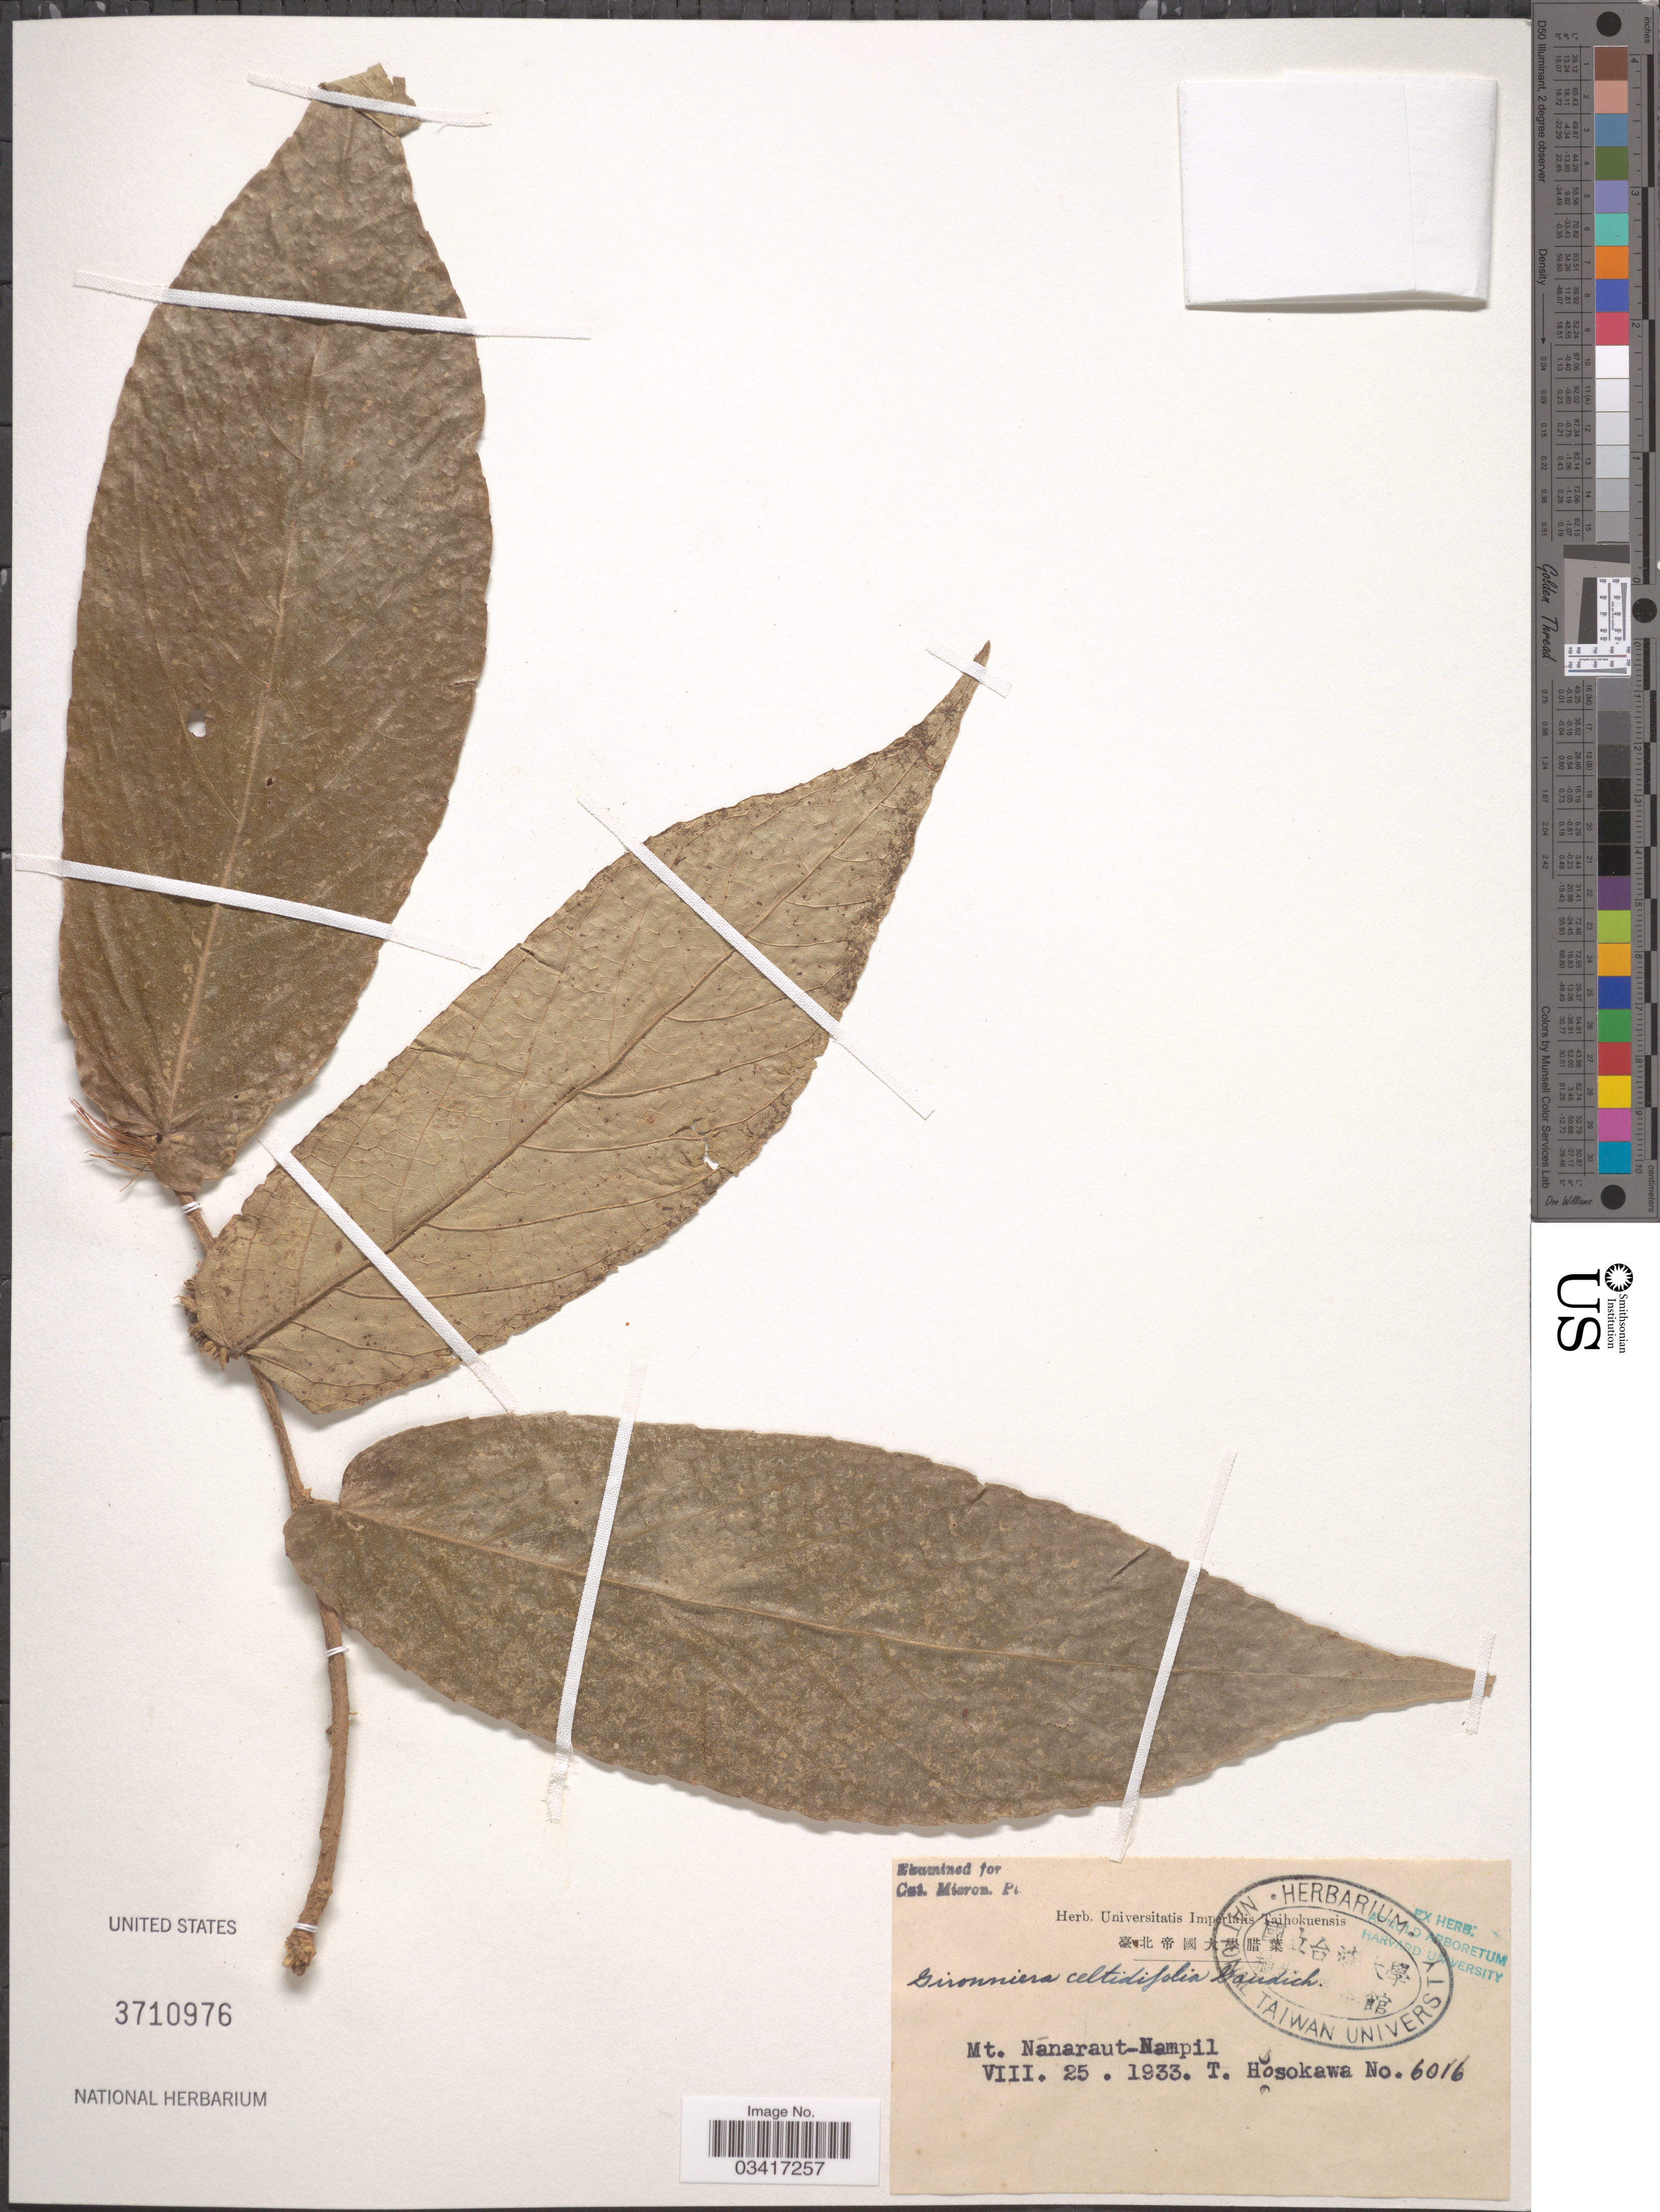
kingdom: Plantae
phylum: Tracheophyta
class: Magnoliopsida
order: Rosales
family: Cannabaceae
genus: Gironniera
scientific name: Gironniera celtidifolia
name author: Gaudich.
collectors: T. Hosokawa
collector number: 6016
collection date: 1933-08-25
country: Taiwan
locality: Mt. Nanaraut-Nampil.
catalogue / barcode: US 3710976